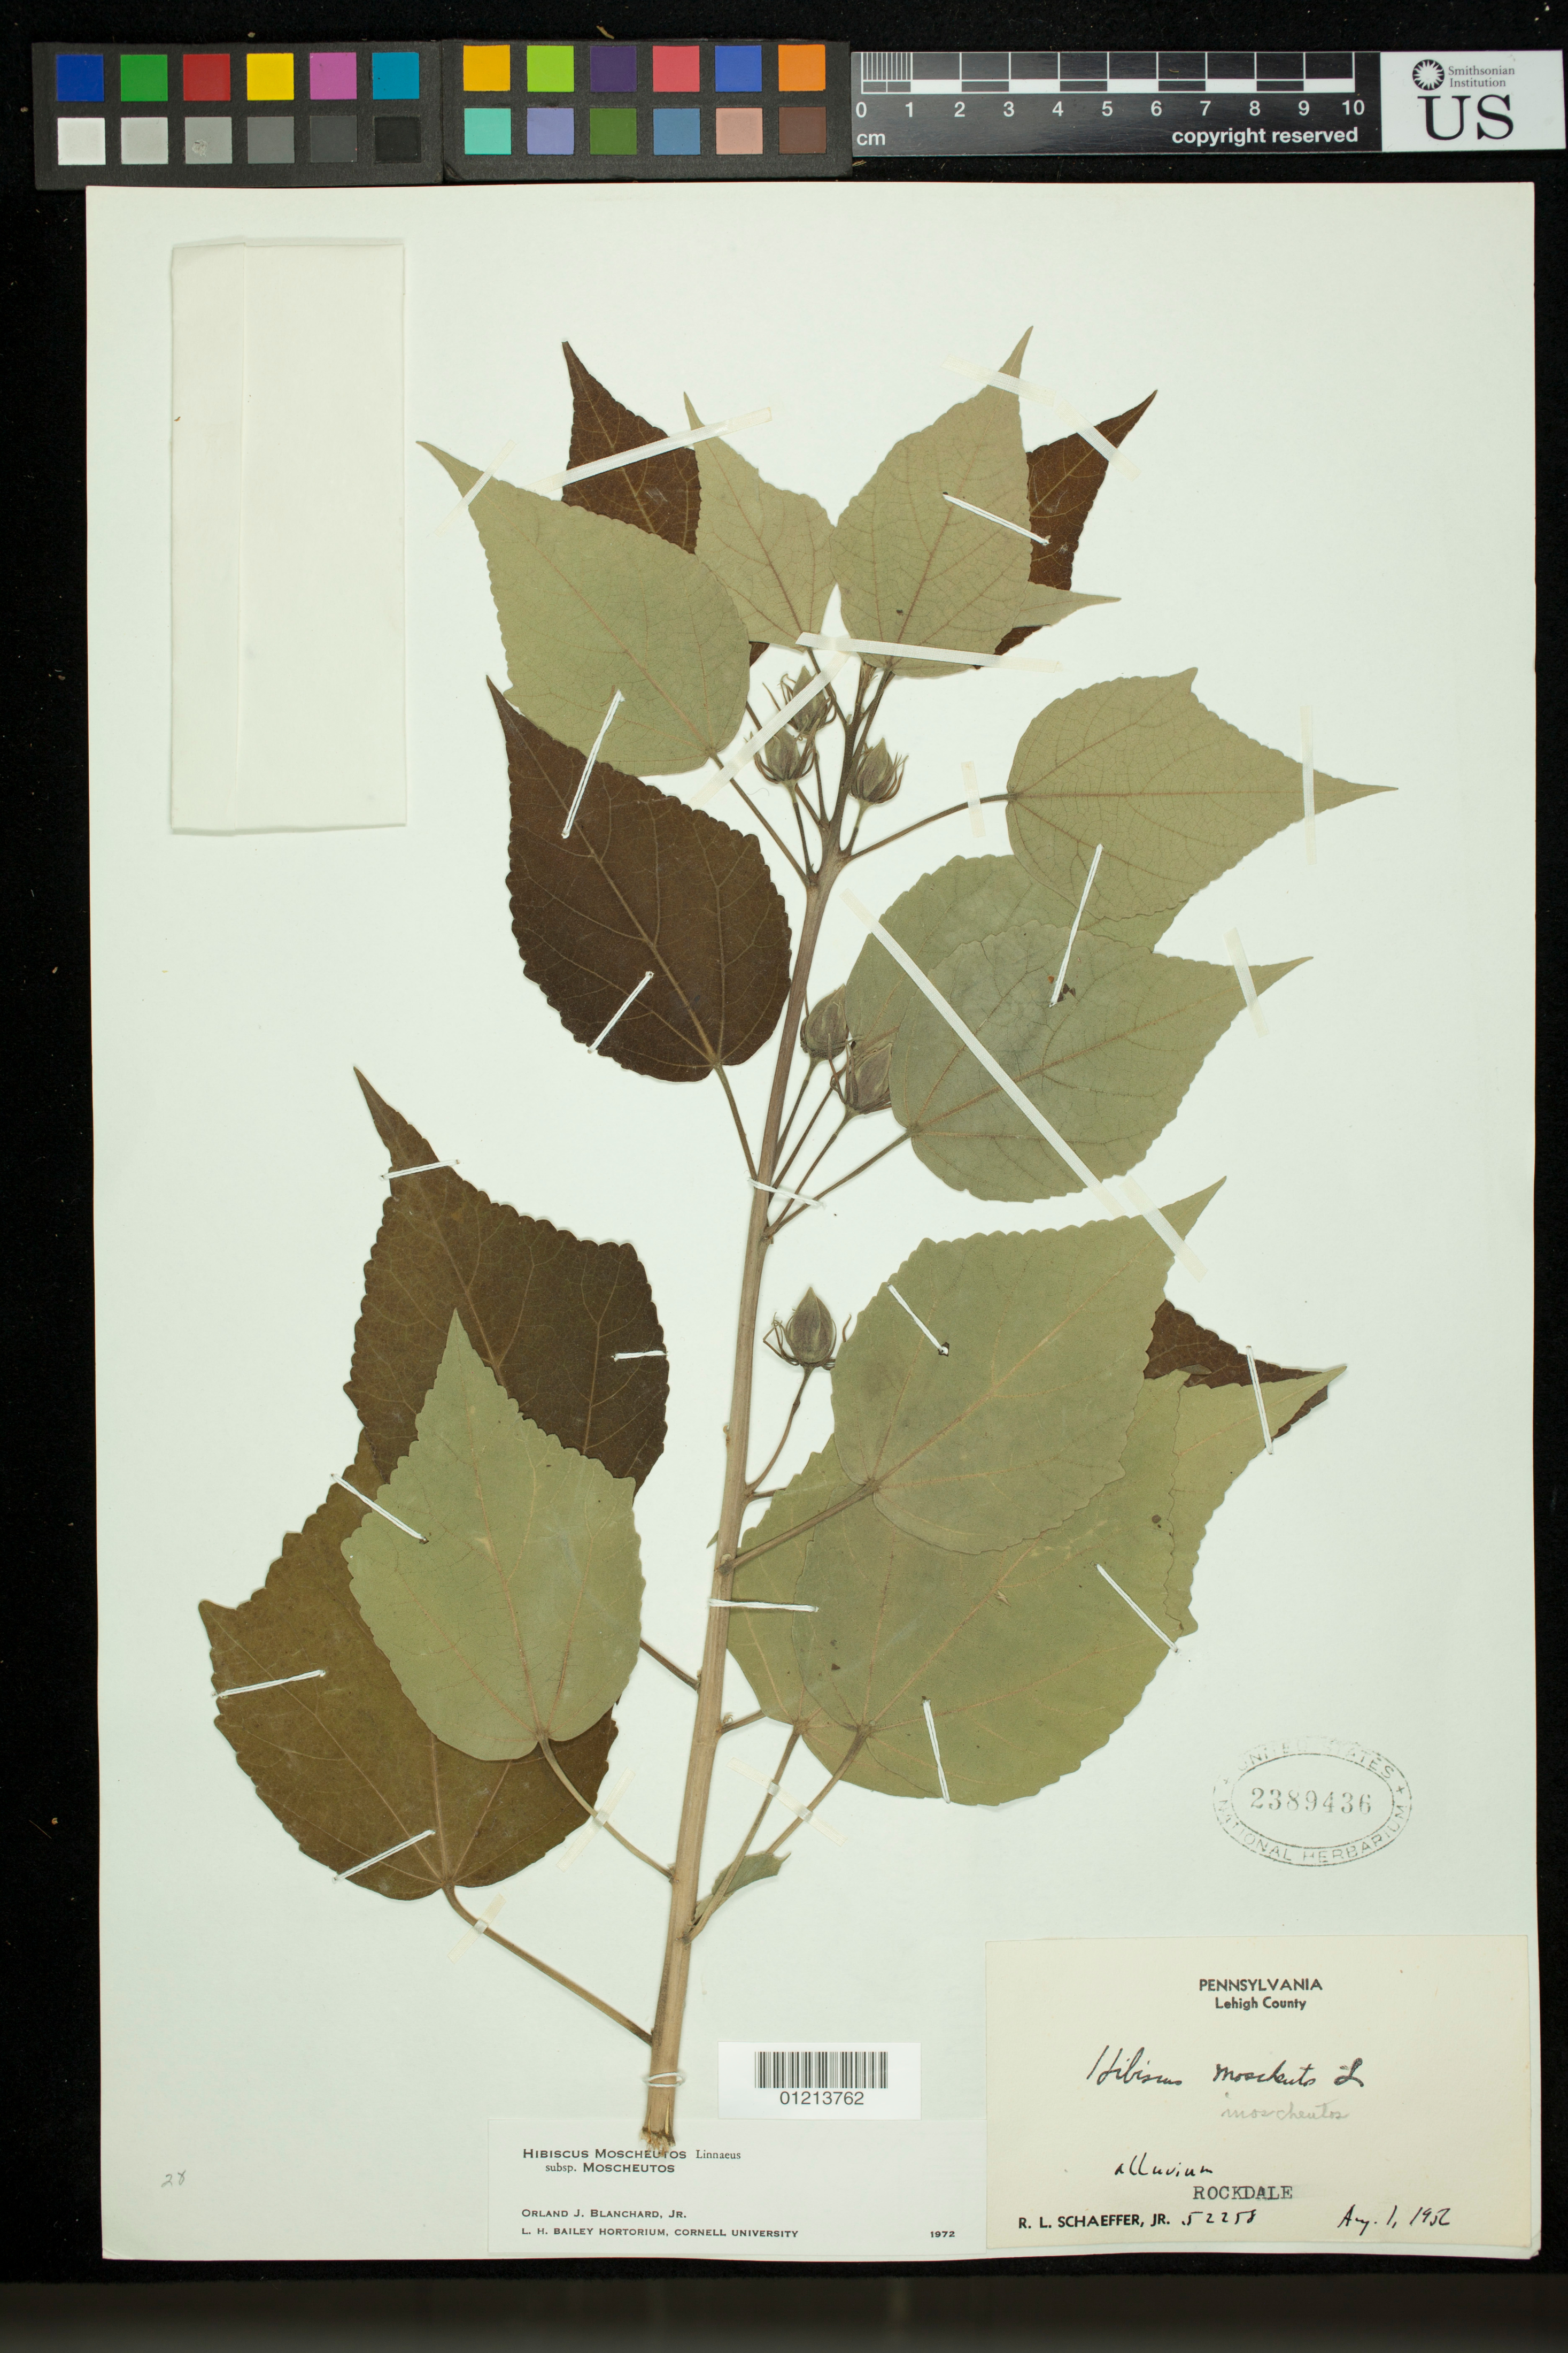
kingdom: Plantae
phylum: Tracheophyta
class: Magnoliopsida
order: Malvales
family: Malvaceae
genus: Hibiscus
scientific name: Hibiscus moscheutos subsp. moscheutos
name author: L.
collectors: R. L. Schaeffer Jr.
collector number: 52258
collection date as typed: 08 Jan 1956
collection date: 1956-01-08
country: United States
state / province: Pennsylvania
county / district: Lehigh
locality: Pennsylvania, Lehigh County: Rockdale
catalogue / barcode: US 2389436